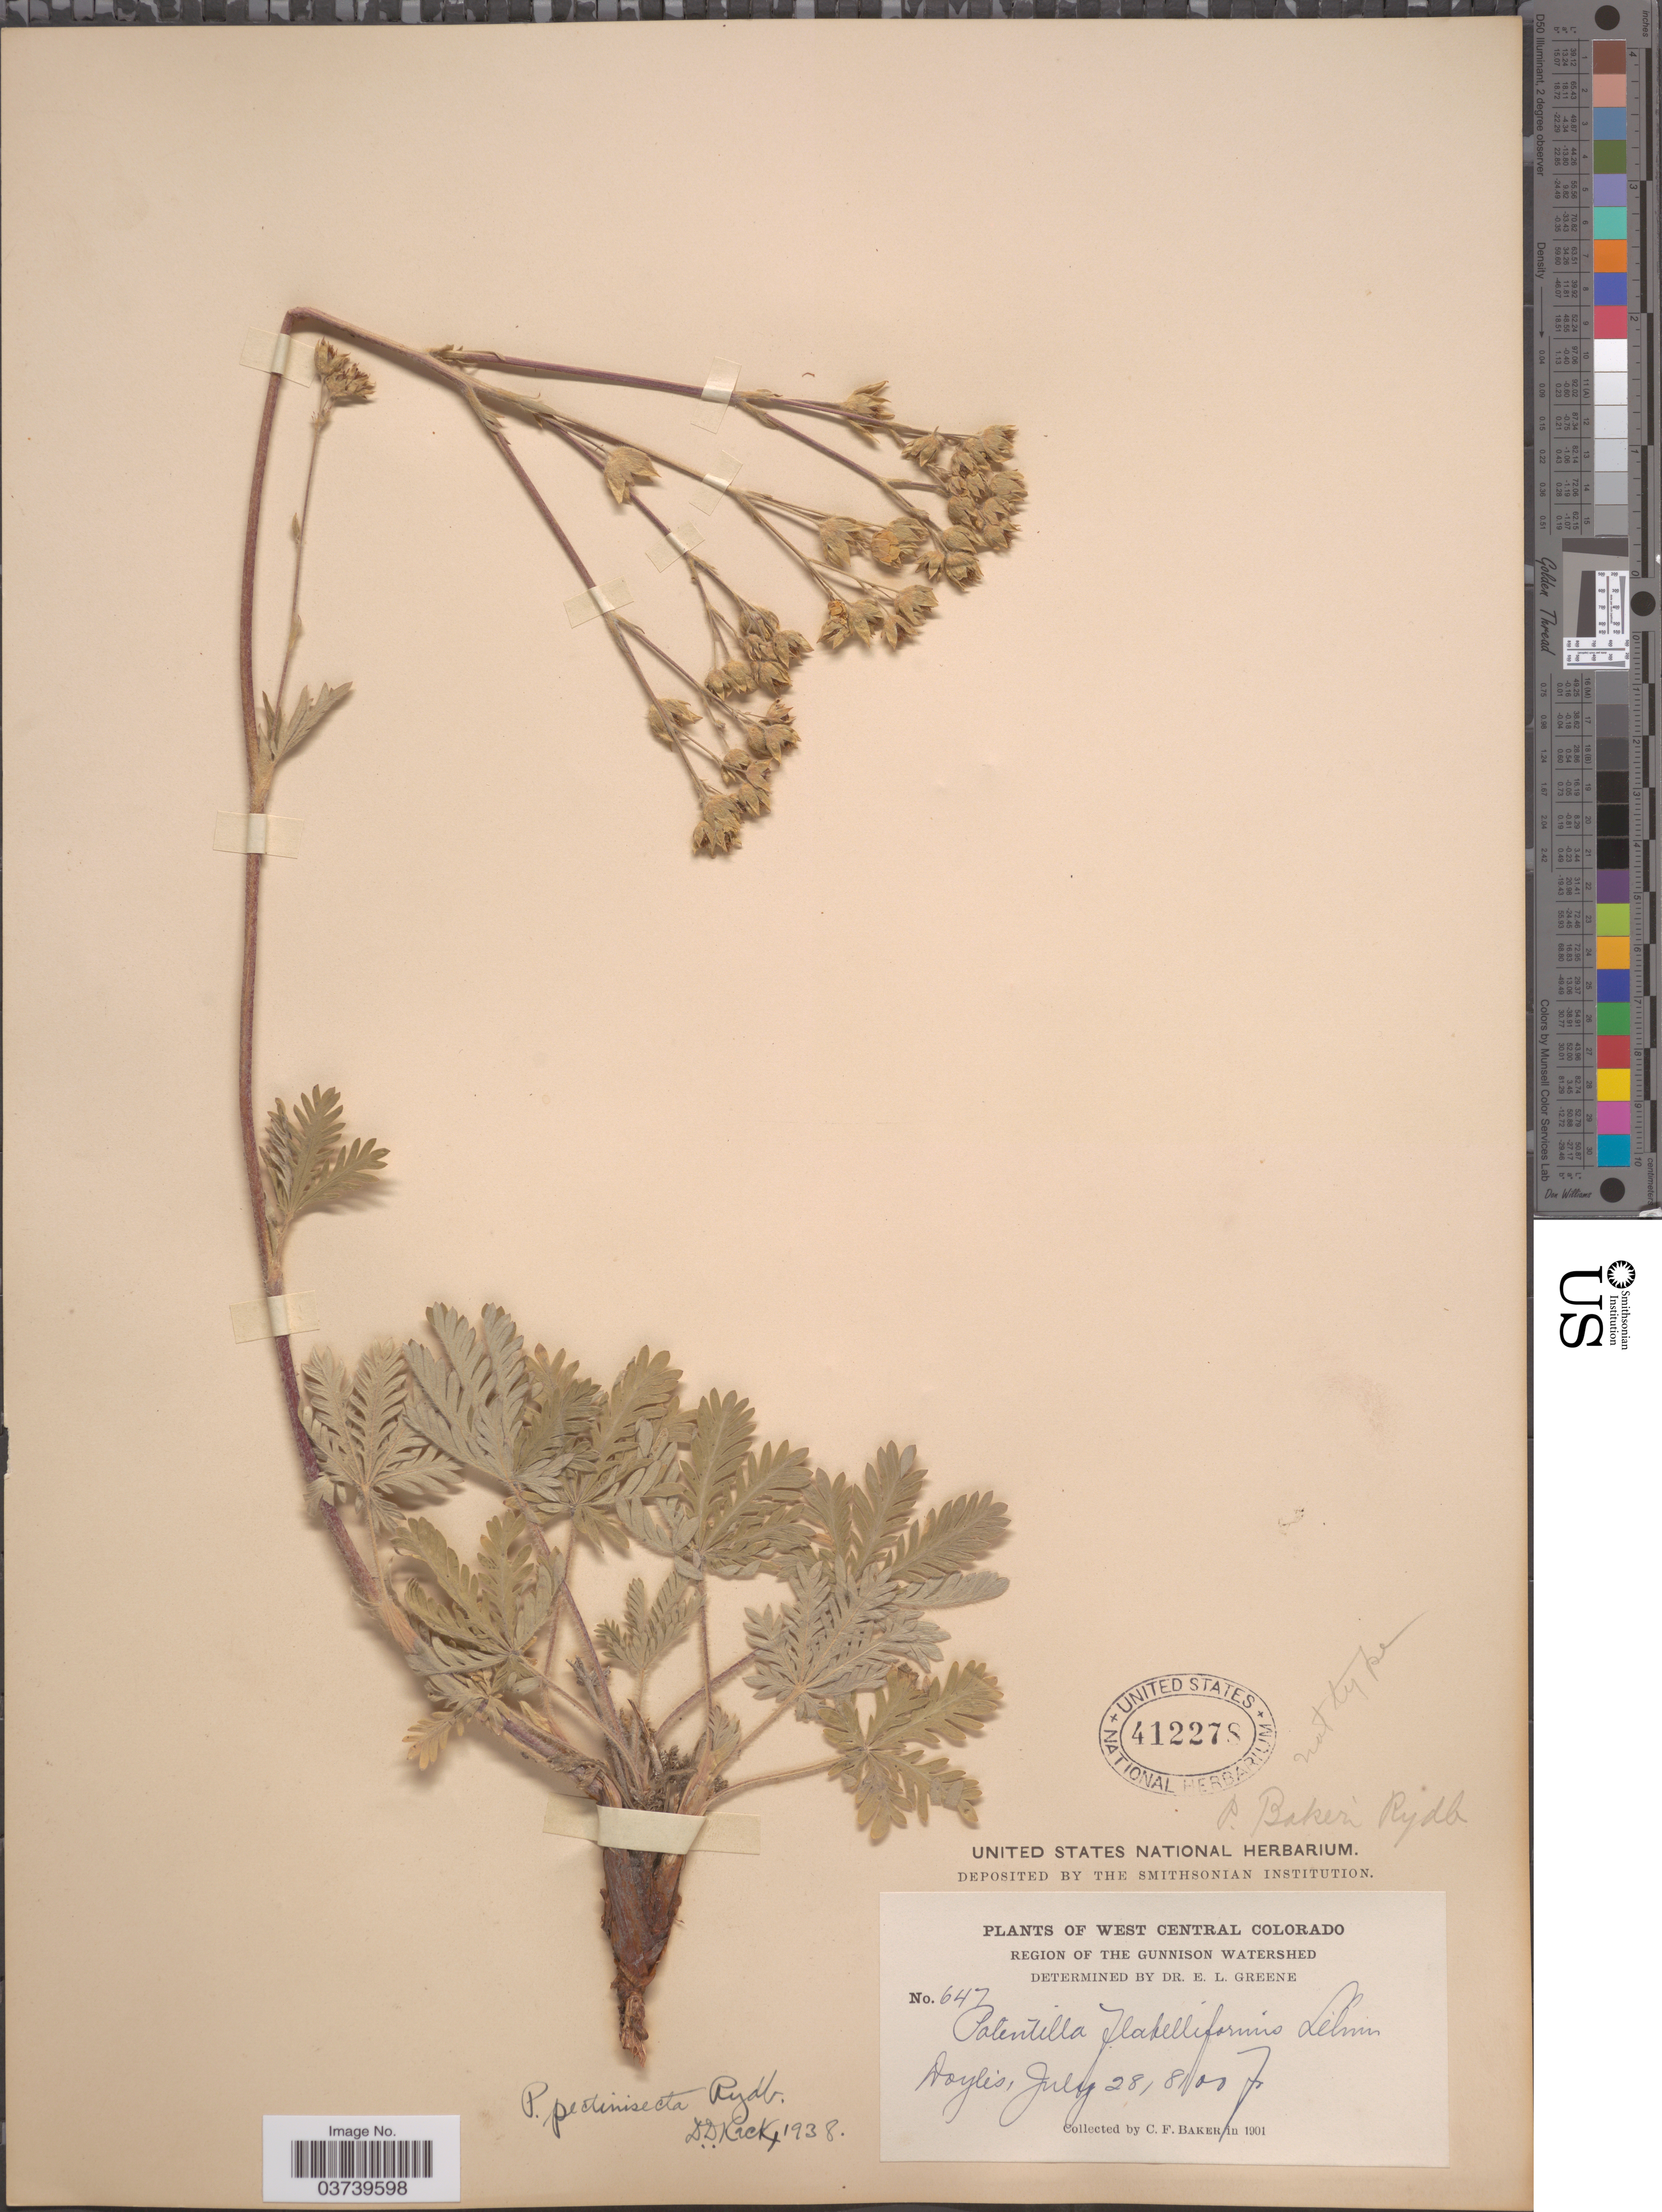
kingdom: Plantae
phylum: Tracheophyta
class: Magnoliopsida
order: Rosales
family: Rosaceae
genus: Potentilla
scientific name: Potentilla gracilis var. elmeri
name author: (Rydb.) Jeps.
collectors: C. F. Baker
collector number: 647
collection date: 1901-07-28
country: United States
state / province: Colorado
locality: West Central Colorado. Region of The Gunnison Watershed. Doyles.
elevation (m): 2469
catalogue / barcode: US 412278